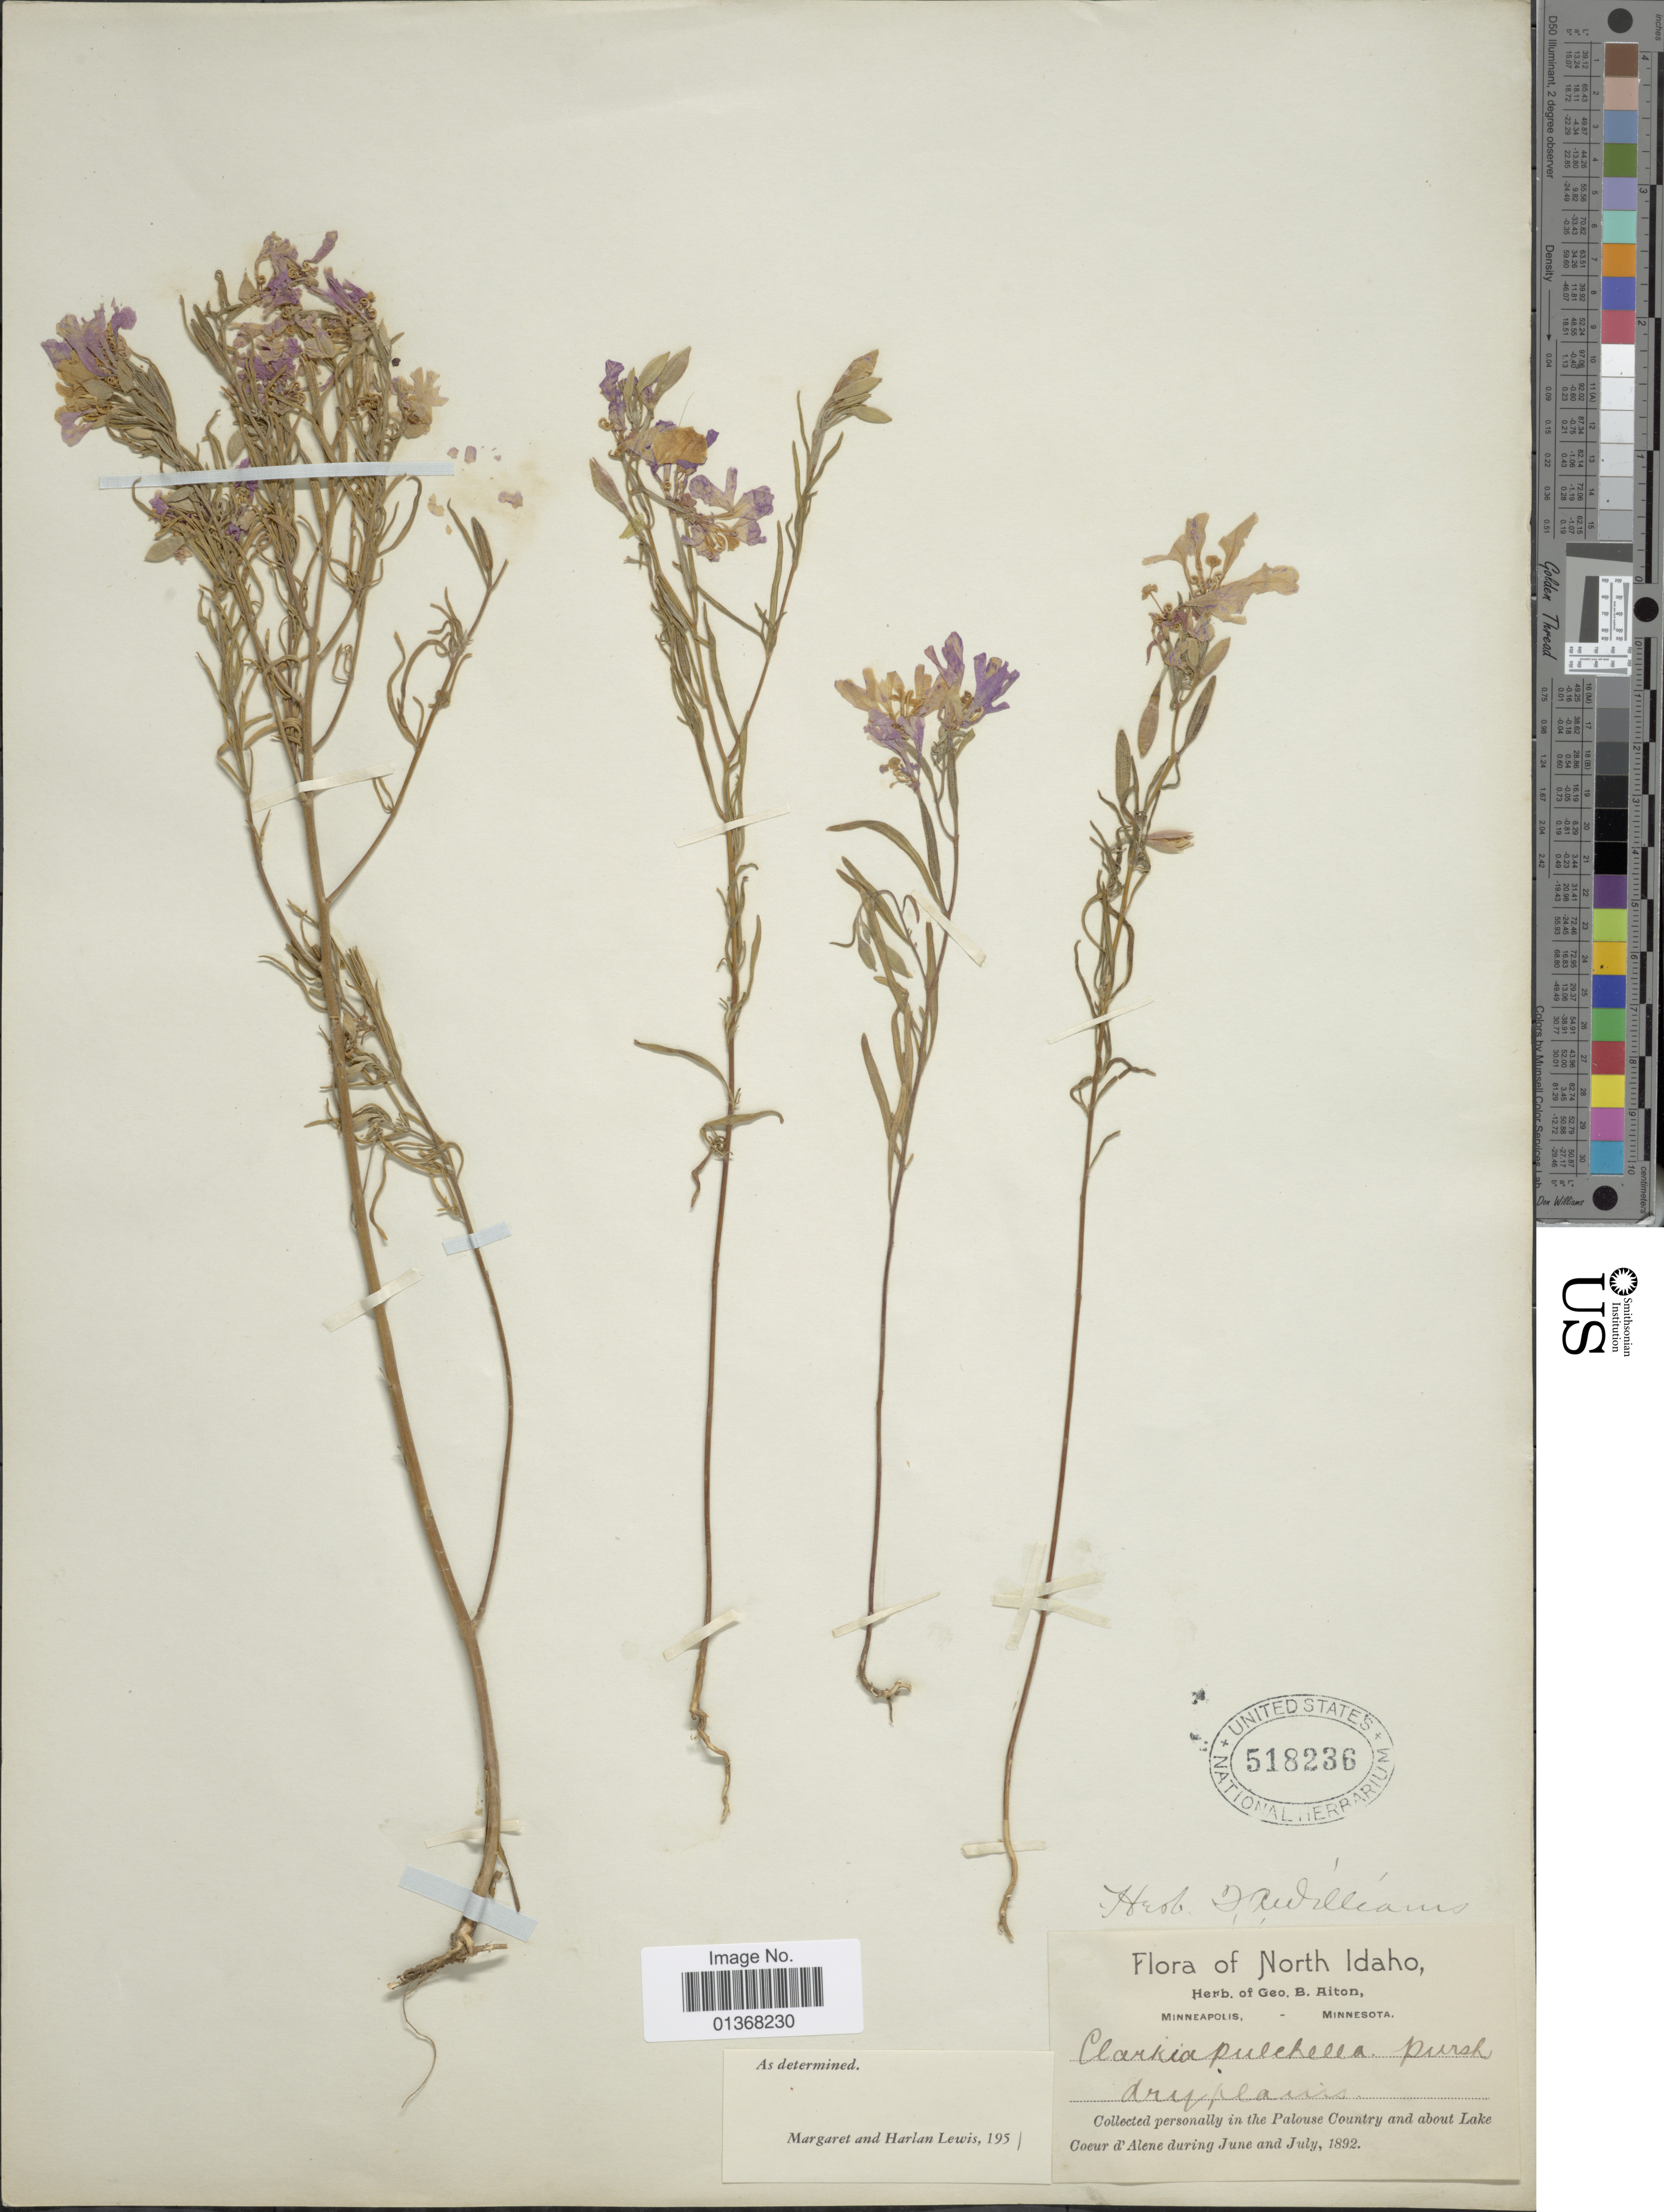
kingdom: Plantae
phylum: Tracheophyta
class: Magnoliopsida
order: Myrtales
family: Onagraceae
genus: Clarkia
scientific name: Clarkia pulchella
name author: Pursh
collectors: ex herb. Geo. B. Aiton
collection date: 1892-06/1892-07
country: United States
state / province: Idaho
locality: North Idaho, Minneapolis, Minnesota, in the Palouse County and about Lake Cocur d' Alene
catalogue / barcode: US 518236